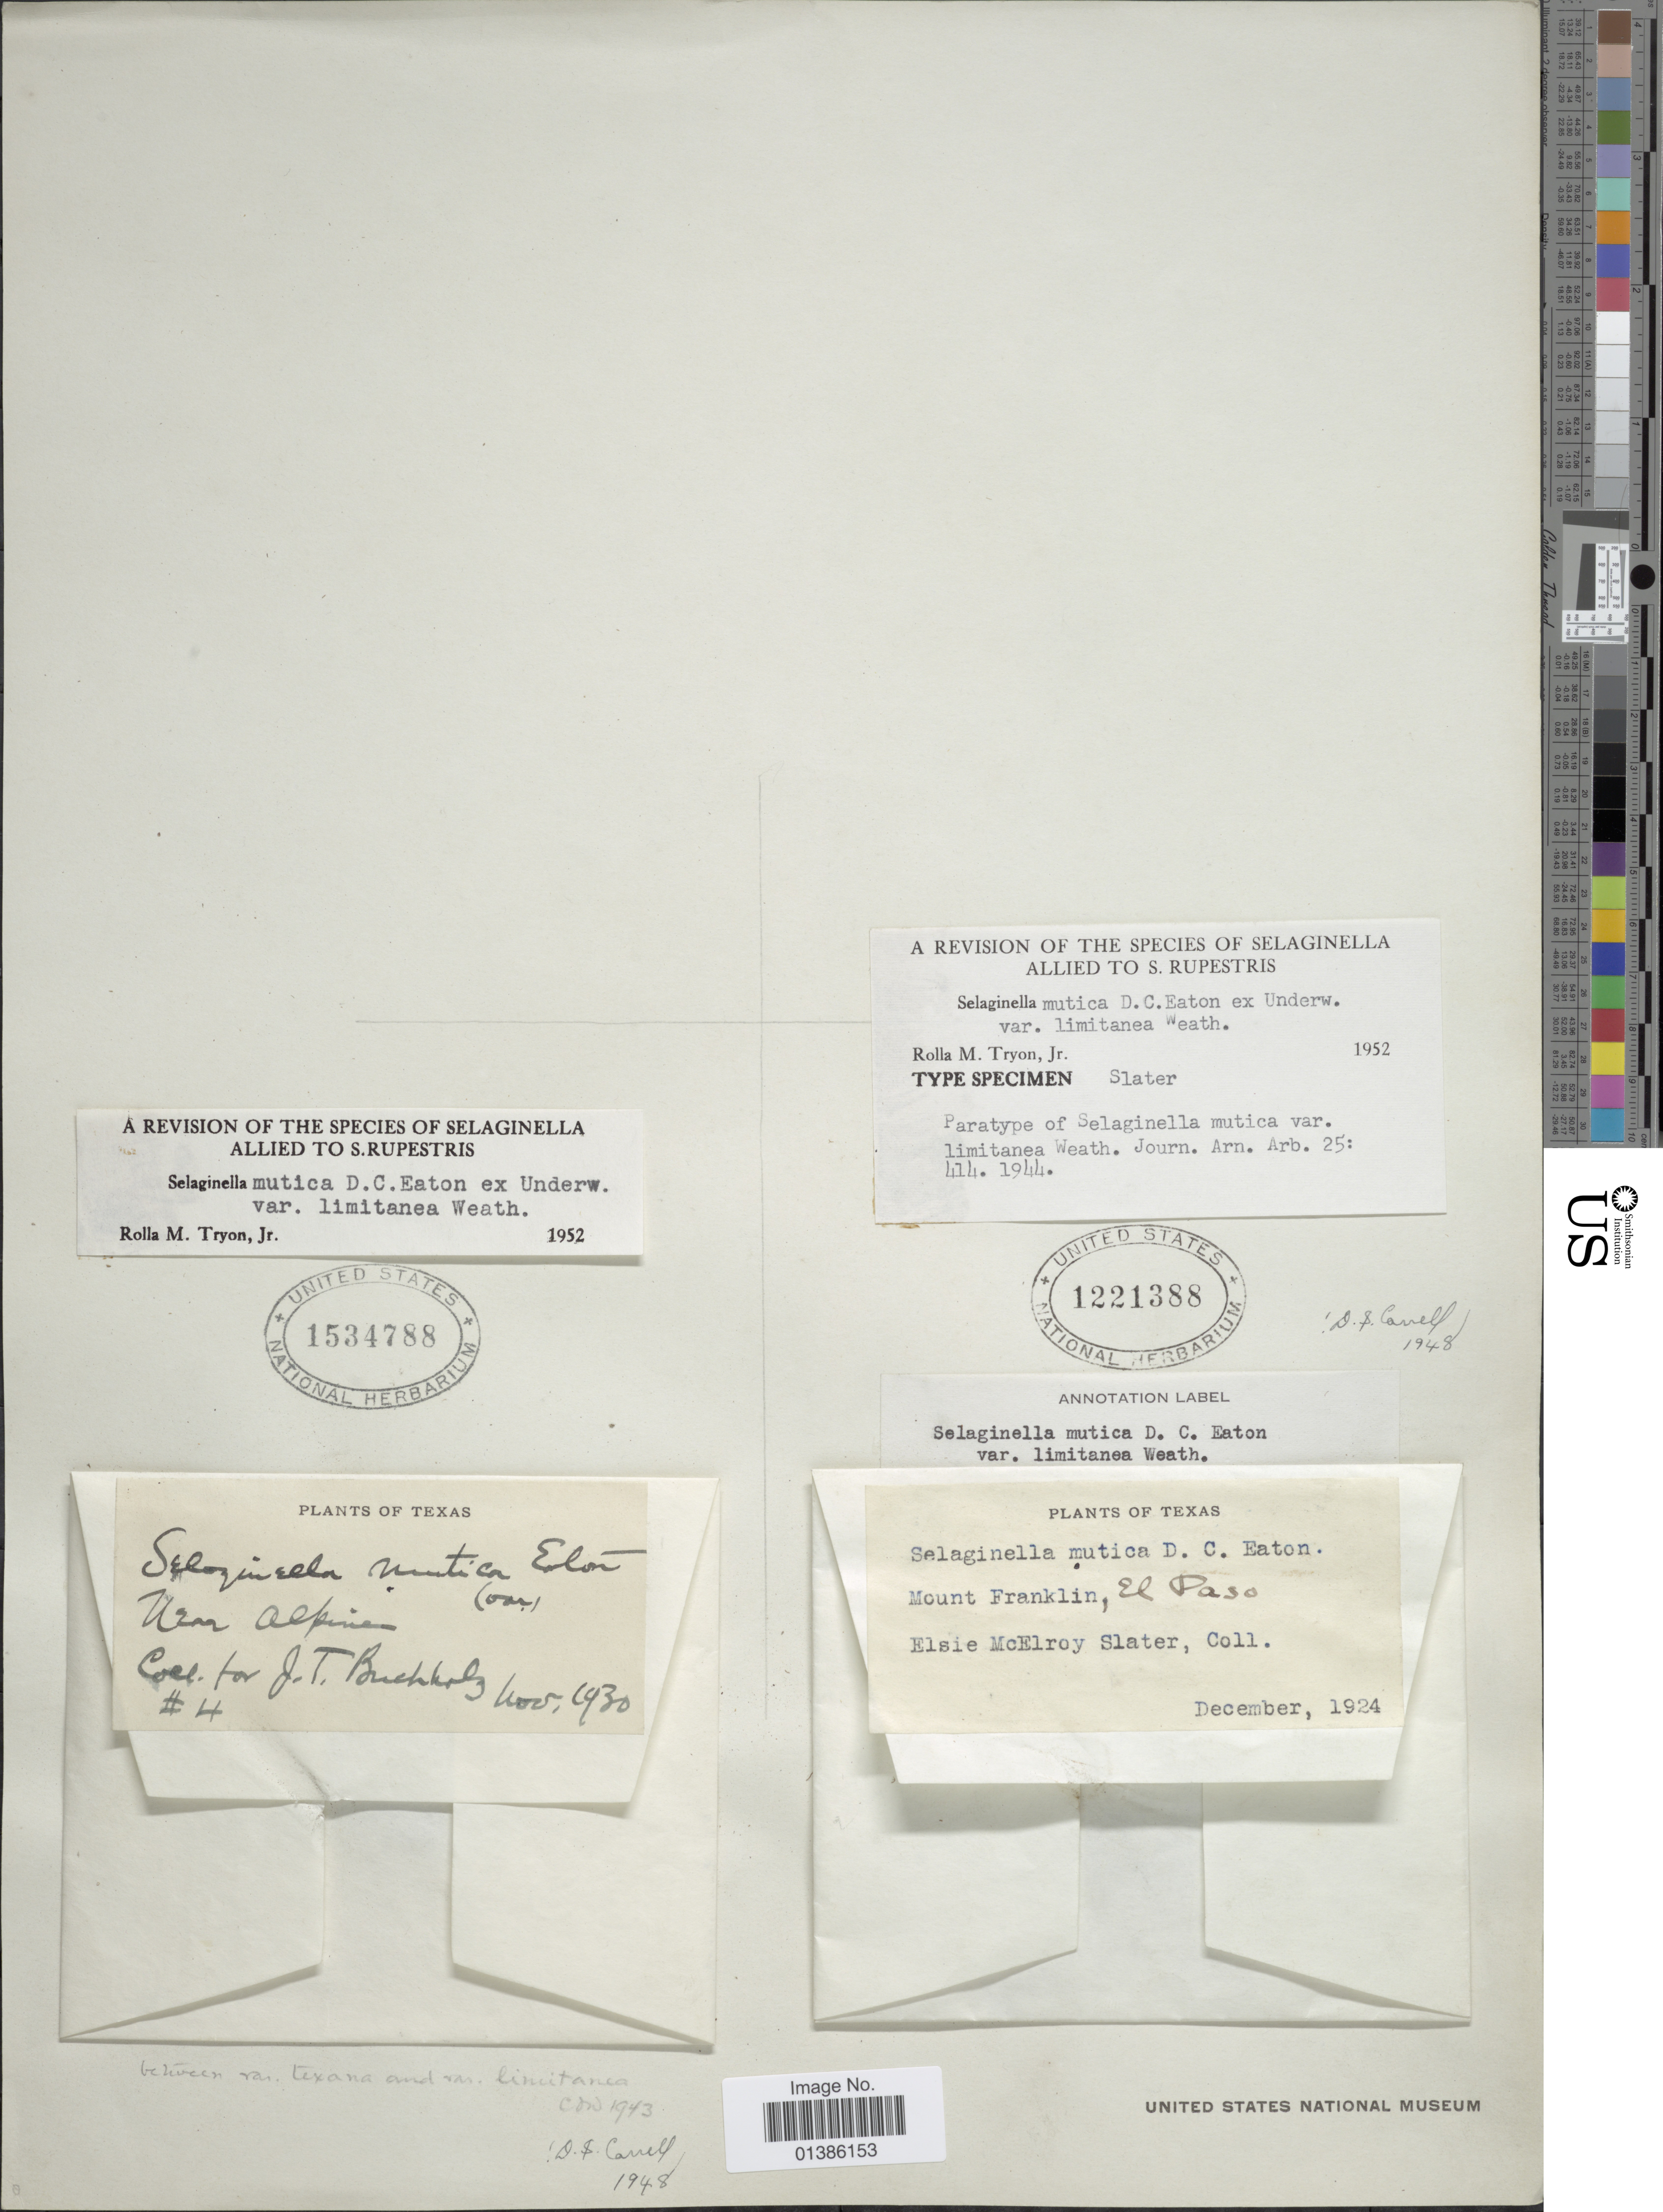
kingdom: Plantae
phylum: Tracheophyta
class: Lycopodiopsida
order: Selaginellales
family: Selaginellaceae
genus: Selaginella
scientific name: Selaginella mutica var. limitanea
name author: Weath.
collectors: E. McElroy Slater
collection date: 1924-12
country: United States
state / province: Texas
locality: Mount Franklin, El Paso.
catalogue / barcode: US 1221388